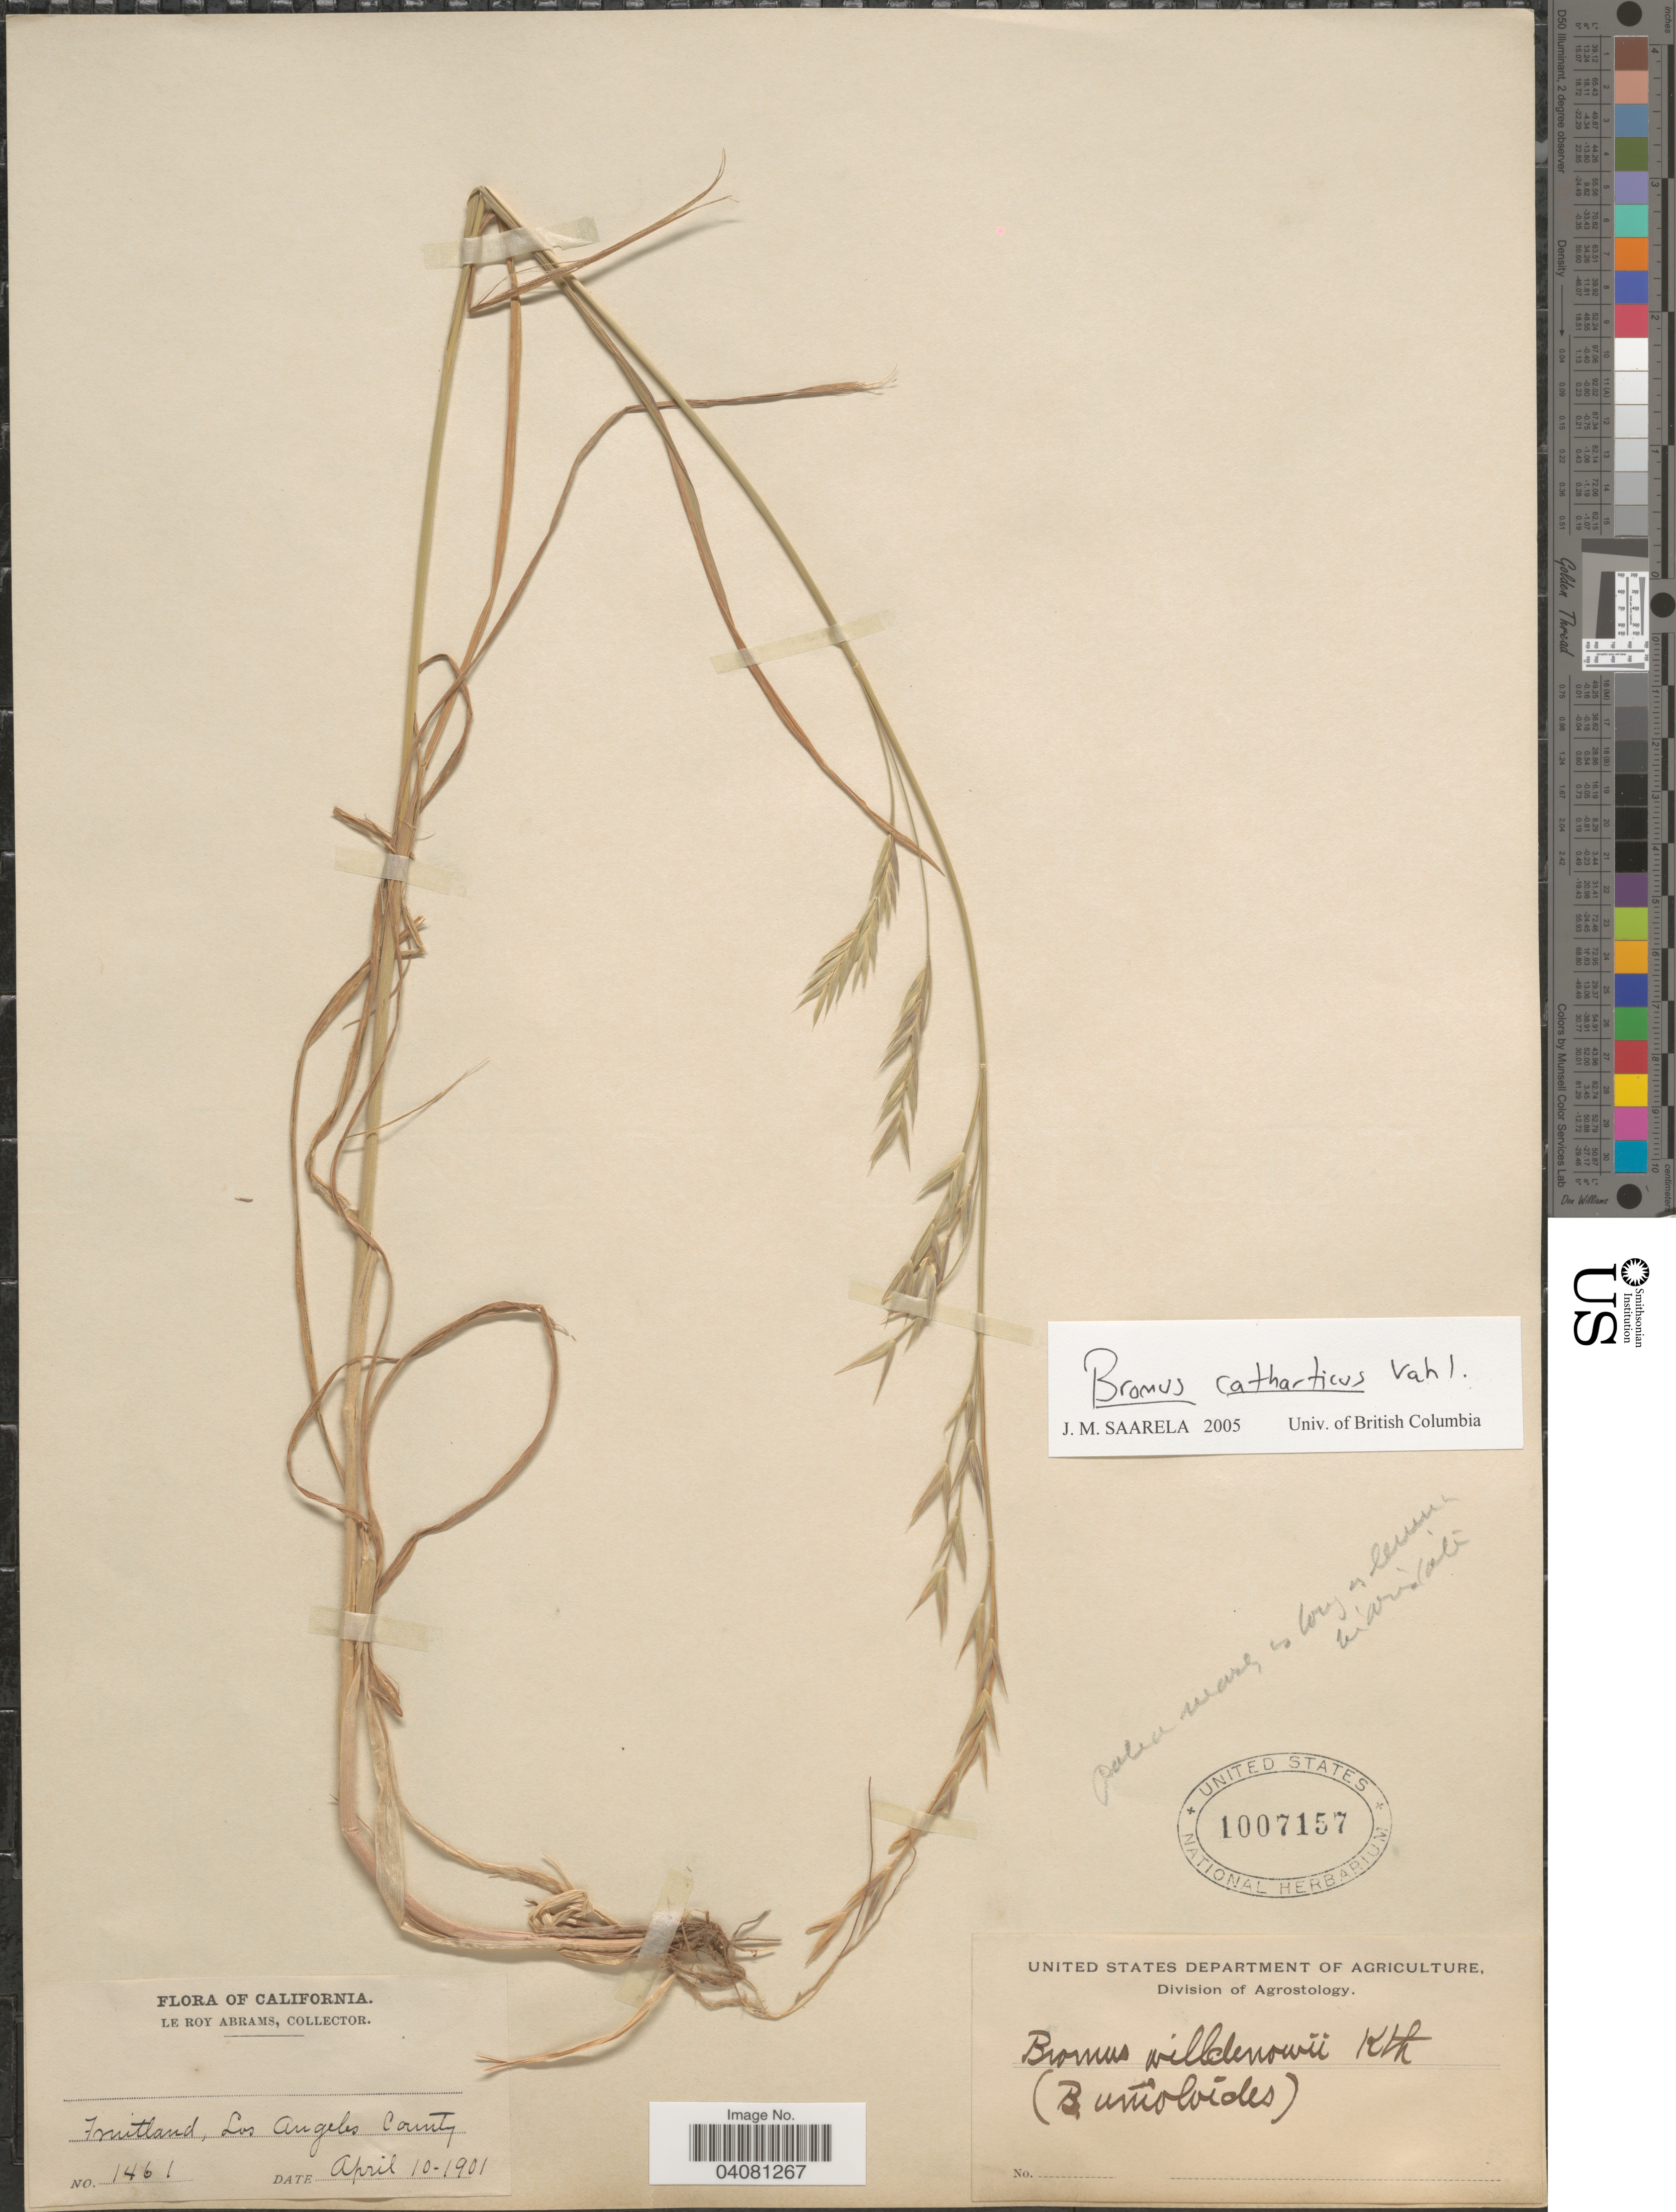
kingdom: Plantae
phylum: Tracheophyta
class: Liliopsida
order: Poales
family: Poaceae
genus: Bromus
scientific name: Bromus catharticus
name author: Vahl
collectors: L. Abrams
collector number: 1461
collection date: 1901-04-10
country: United States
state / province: California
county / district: Los Angeles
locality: Fruitland, Los Angeles County.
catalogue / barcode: US 1007157